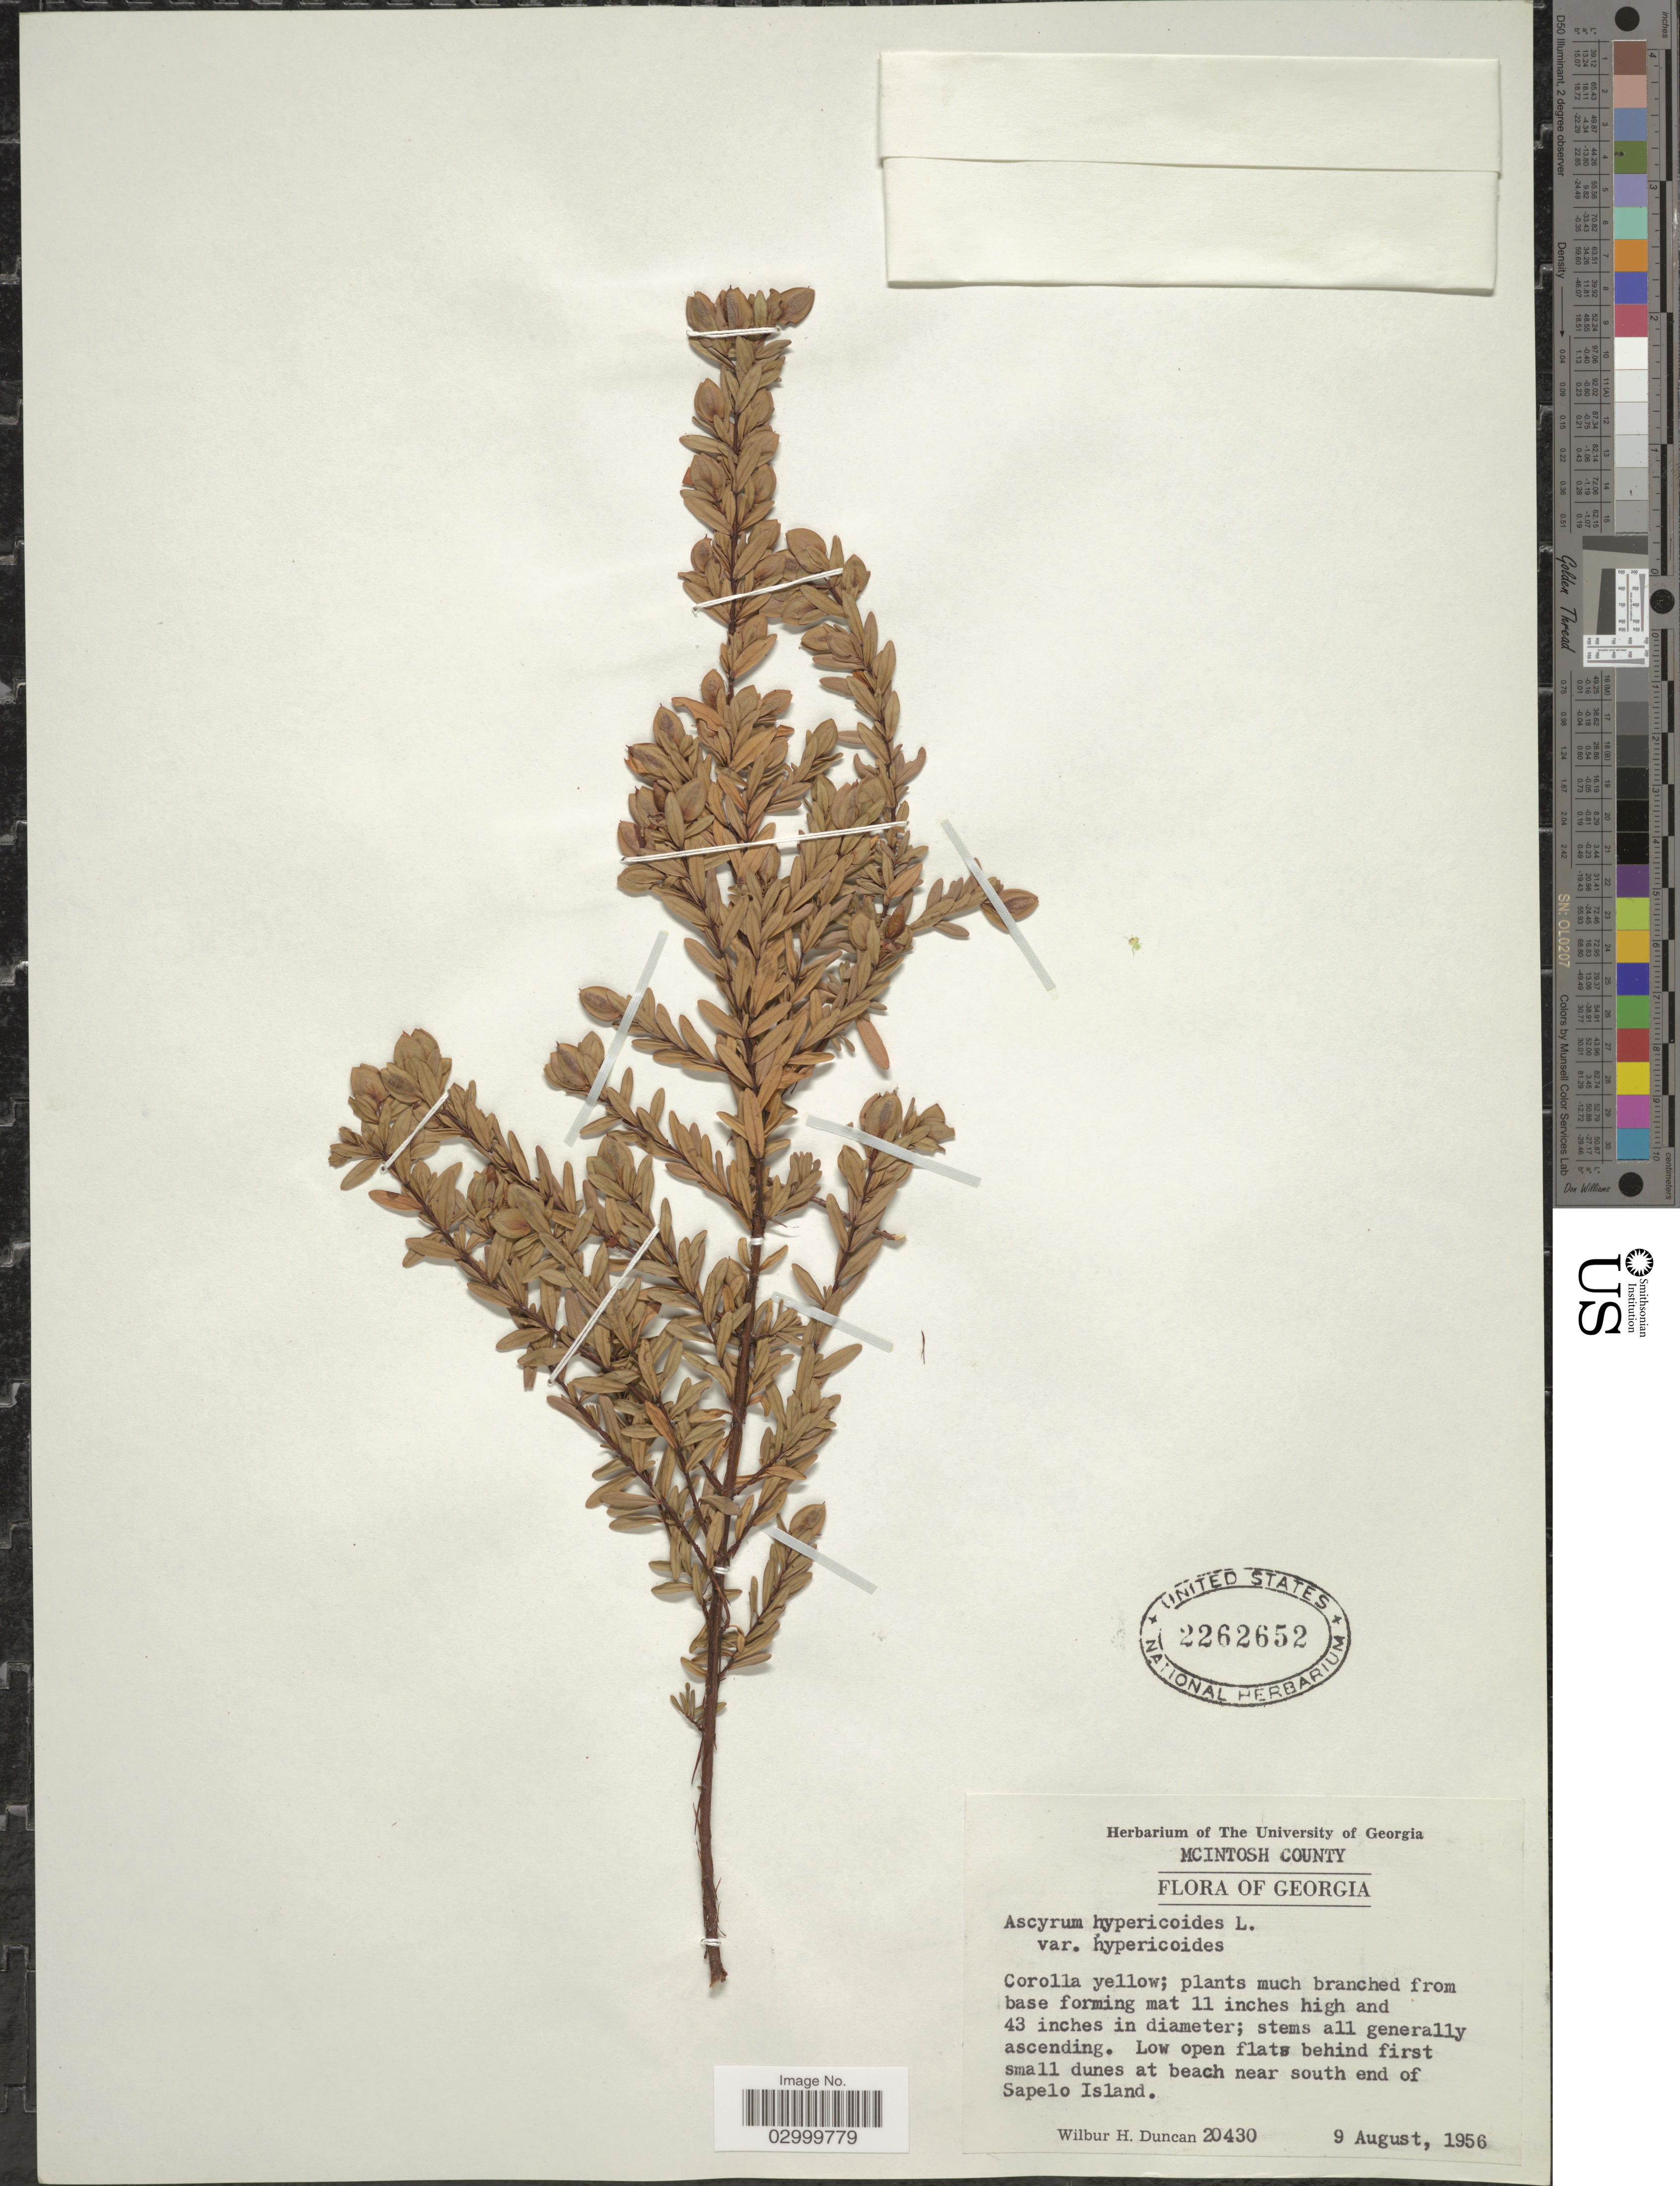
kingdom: Plantae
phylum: Tracheophyta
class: Magnoliopsida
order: Malpighiales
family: Hypericaceae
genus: Hypericum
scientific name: Hypericum hypericoides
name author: (L.) Crantz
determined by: Strong, Mark T., (BOT), Smithsonian Institution - National Museum of Natural History (UNITED STATES)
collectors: W. H. Duncan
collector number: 20430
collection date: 1956-08-09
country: United States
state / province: Georgia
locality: McIntosh County, At beach near south end of Sapelo Island.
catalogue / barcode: US 2262652